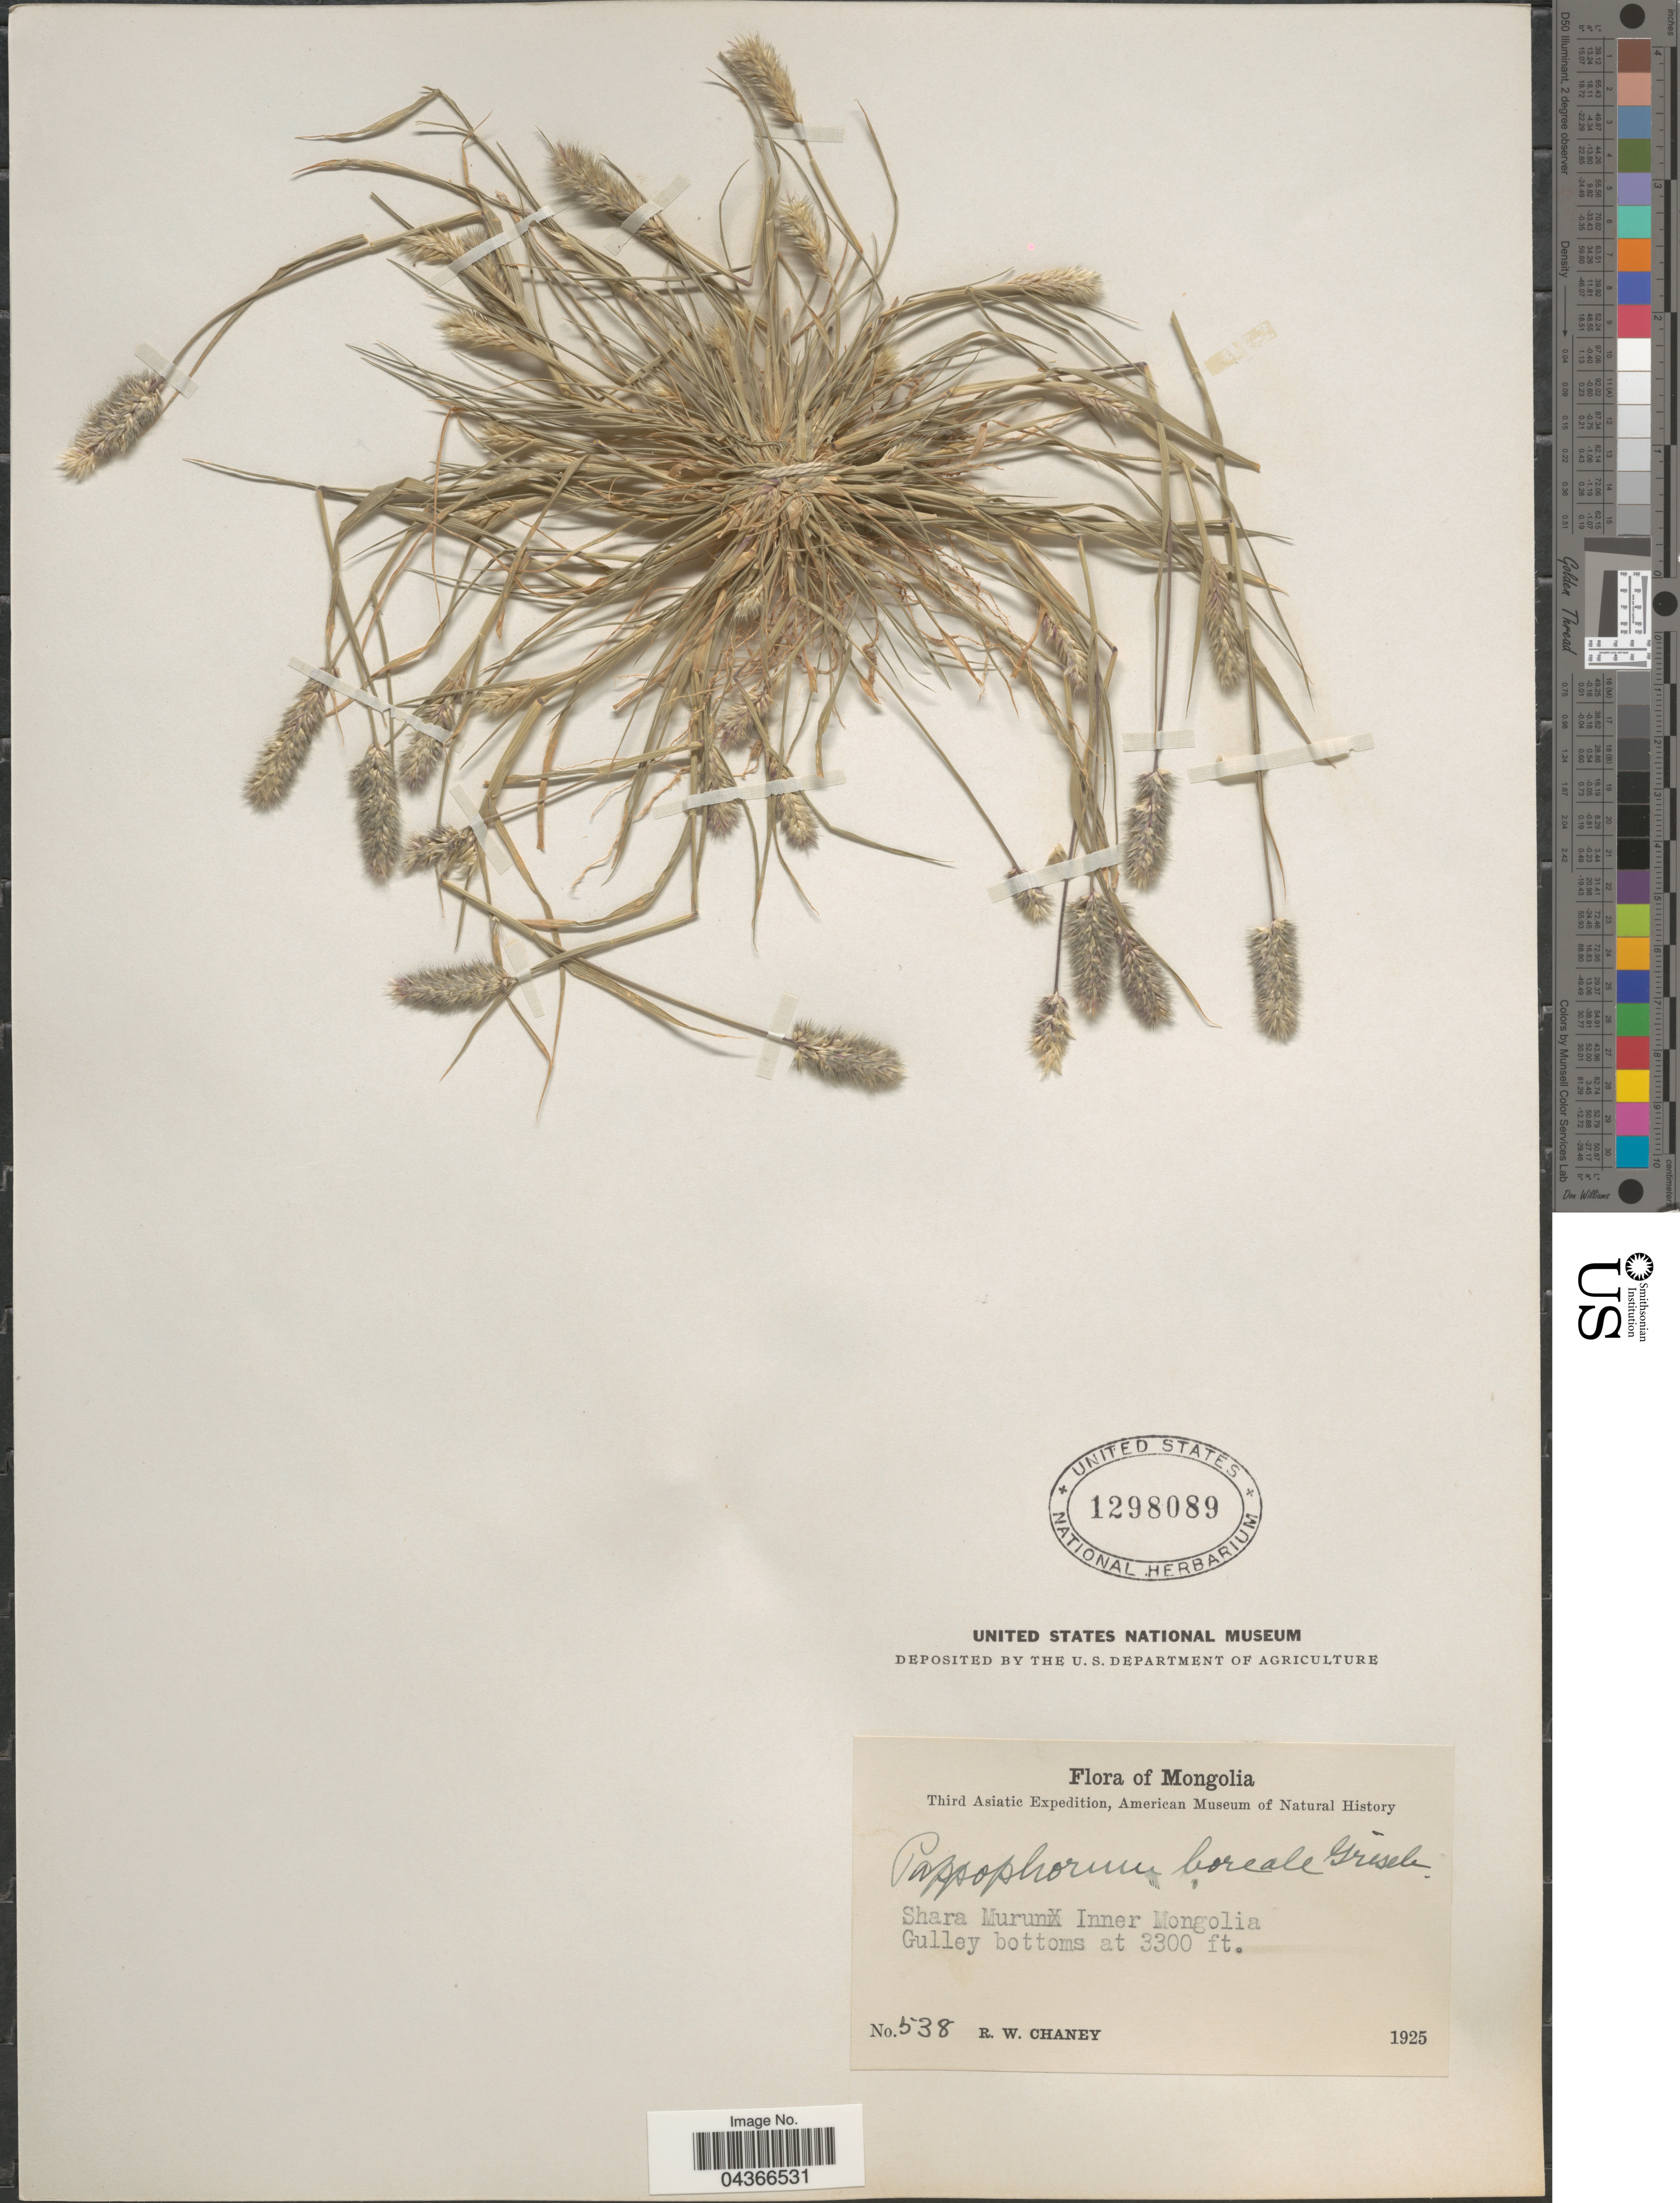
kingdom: Plantae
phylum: Tracheophyta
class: Liliopsida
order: Poales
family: Poaceae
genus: Enneapogon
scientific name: Enneapogon desvauxii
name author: P. Beauv.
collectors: R. Chaney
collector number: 538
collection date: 1925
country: China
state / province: Nei Monggol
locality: Mongolia. Third Asiatic Expedition. Shara Murun Inner Mongolia.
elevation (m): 1006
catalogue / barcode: US 1298089